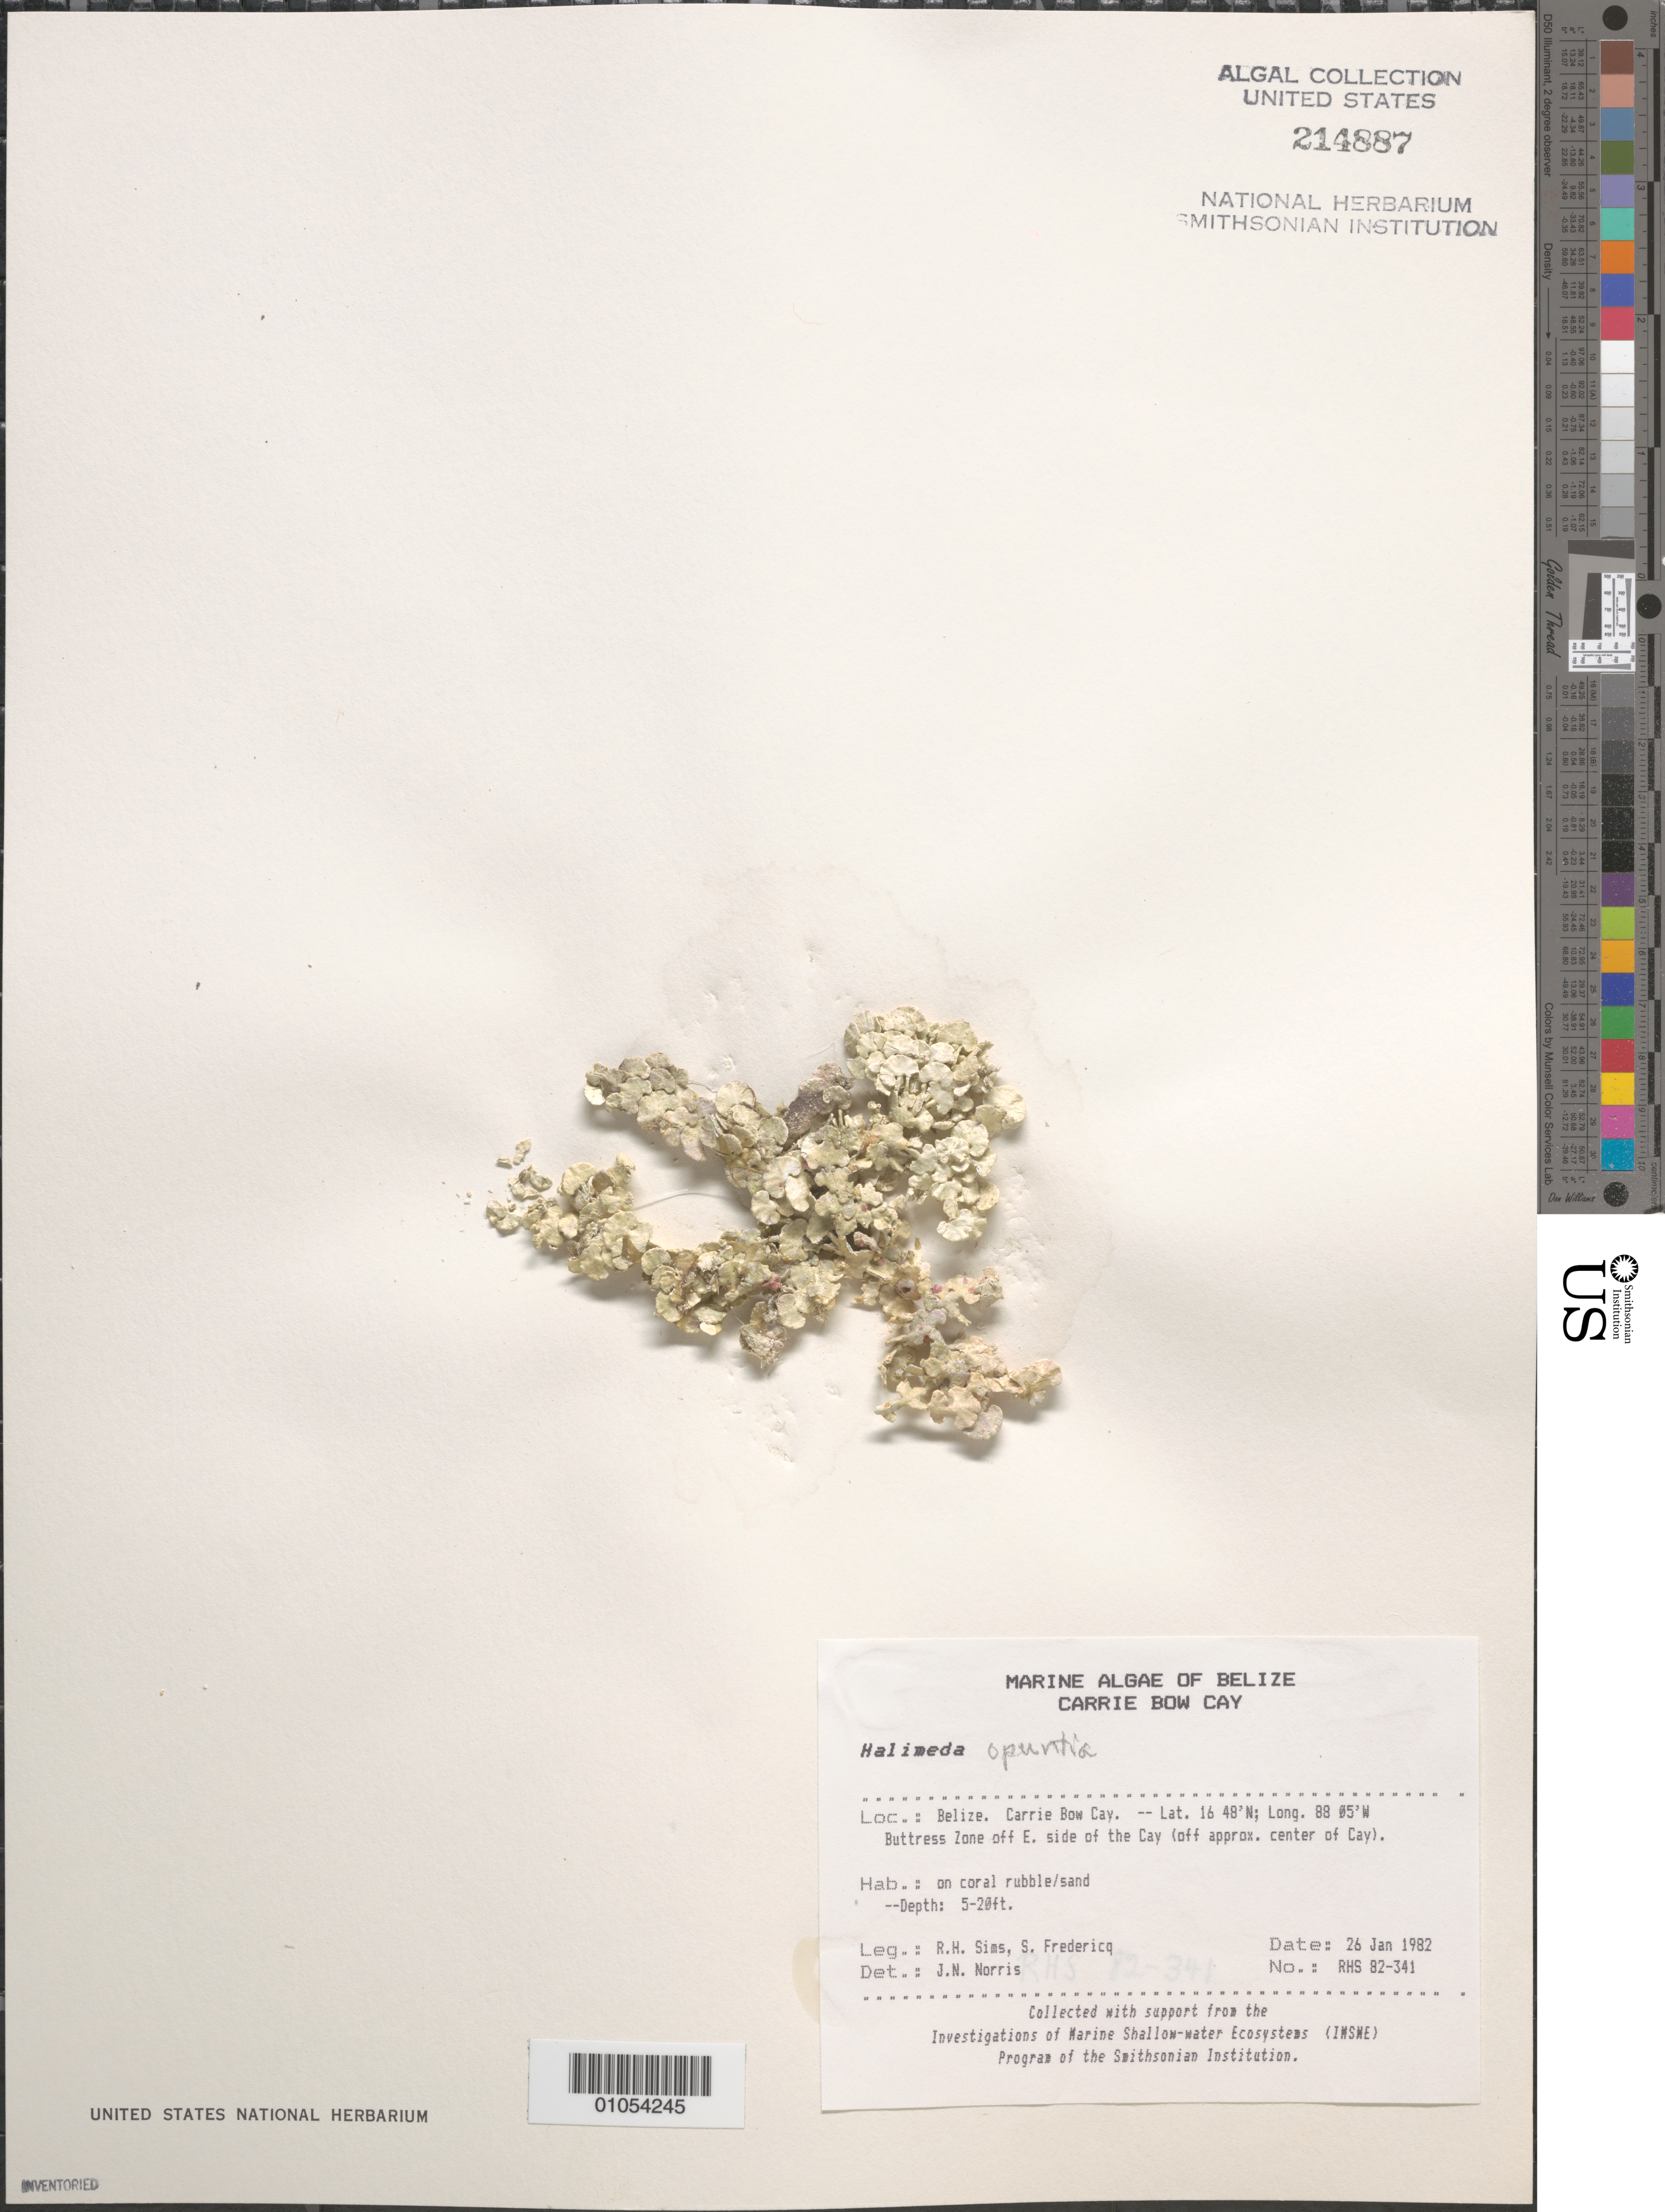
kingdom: Plantae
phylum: Chlorophyta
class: Ulvophyceae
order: Bryopsidales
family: Halimedaceae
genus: Halimeda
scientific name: Halimeda opuntia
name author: (L.) J.V.Lamouroux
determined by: Norris, James N.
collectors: R. H. Sims & S. Fredericq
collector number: RHS 82-341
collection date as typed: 26 Jan 1982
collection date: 1982-01-26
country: Belize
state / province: Stann Creek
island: Carrie Bow Cay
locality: Off east side of the cay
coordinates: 16 48'N, 88 05'W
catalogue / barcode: US 214887